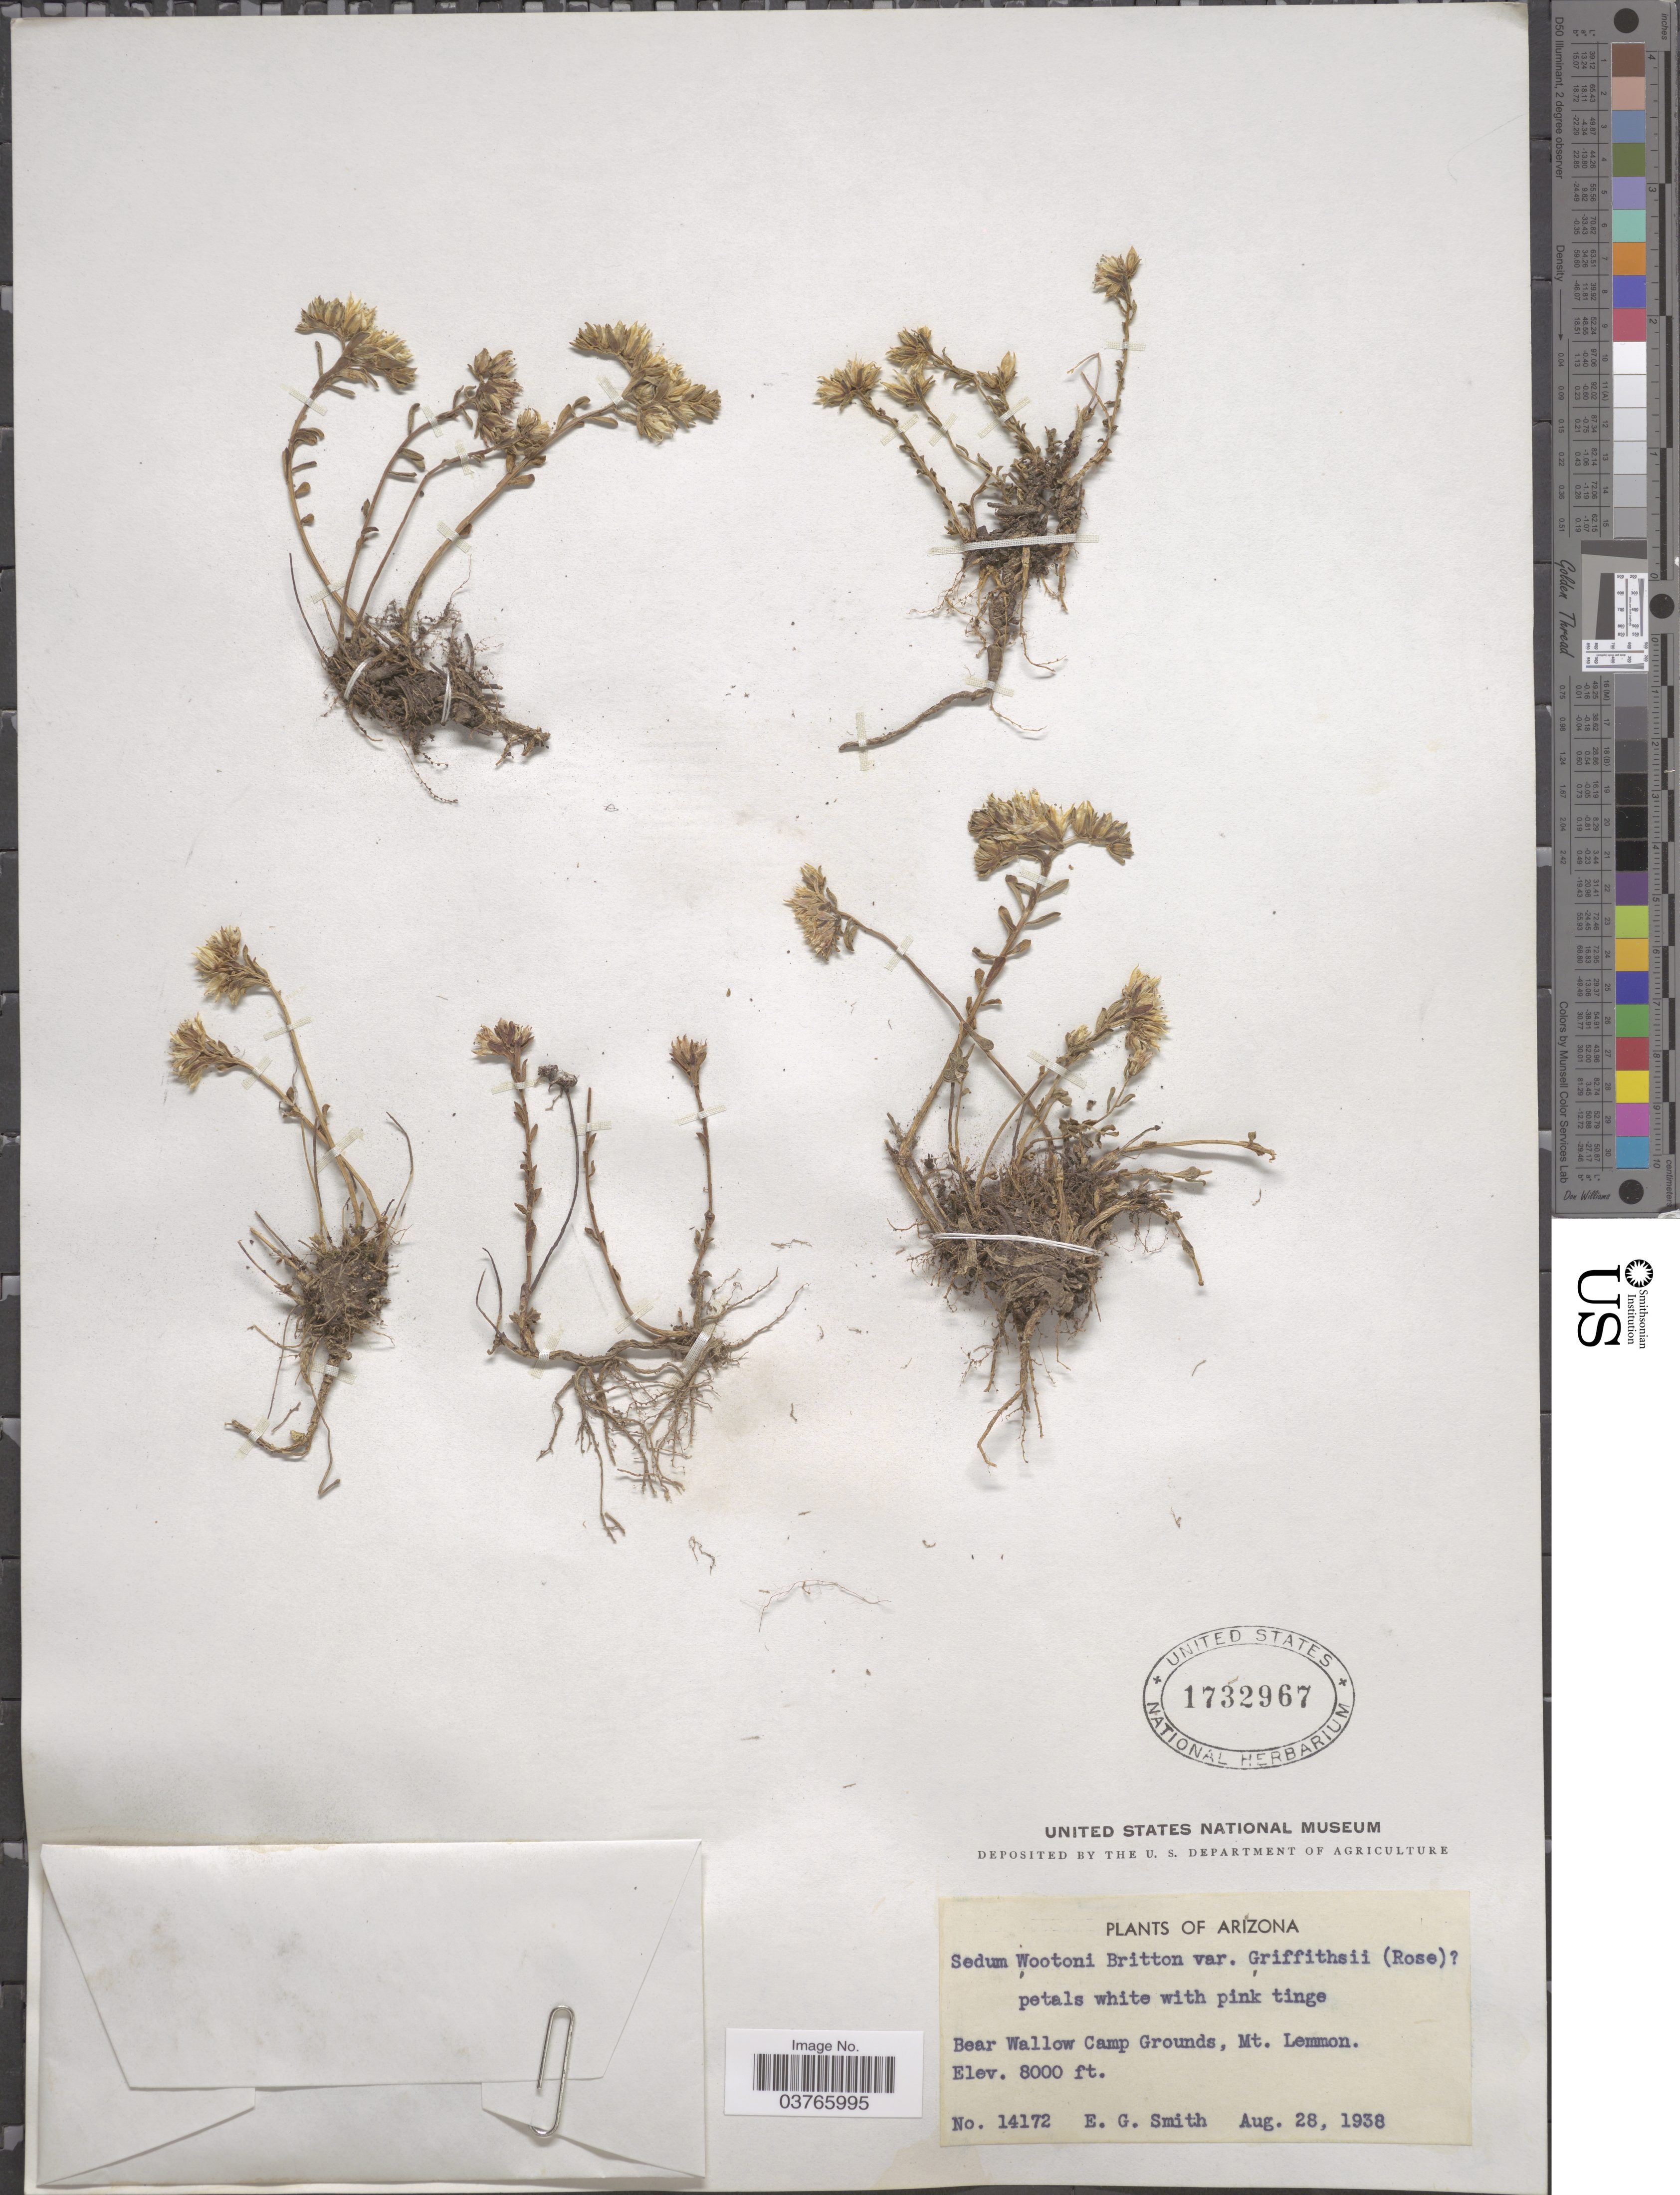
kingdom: Plantae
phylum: Tracheophyta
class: Magnoliopsida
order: Saxifragales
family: Crassulaceae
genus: Sedum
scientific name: Sedum griffithsii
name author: Rose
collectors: E. G. Smith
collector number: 14172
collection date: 1938-08-28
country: United States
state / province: Arizona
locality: Bear Wallow Camp Grounds, Mt. Lemmon.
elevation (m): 2438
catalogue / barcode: US 1732967